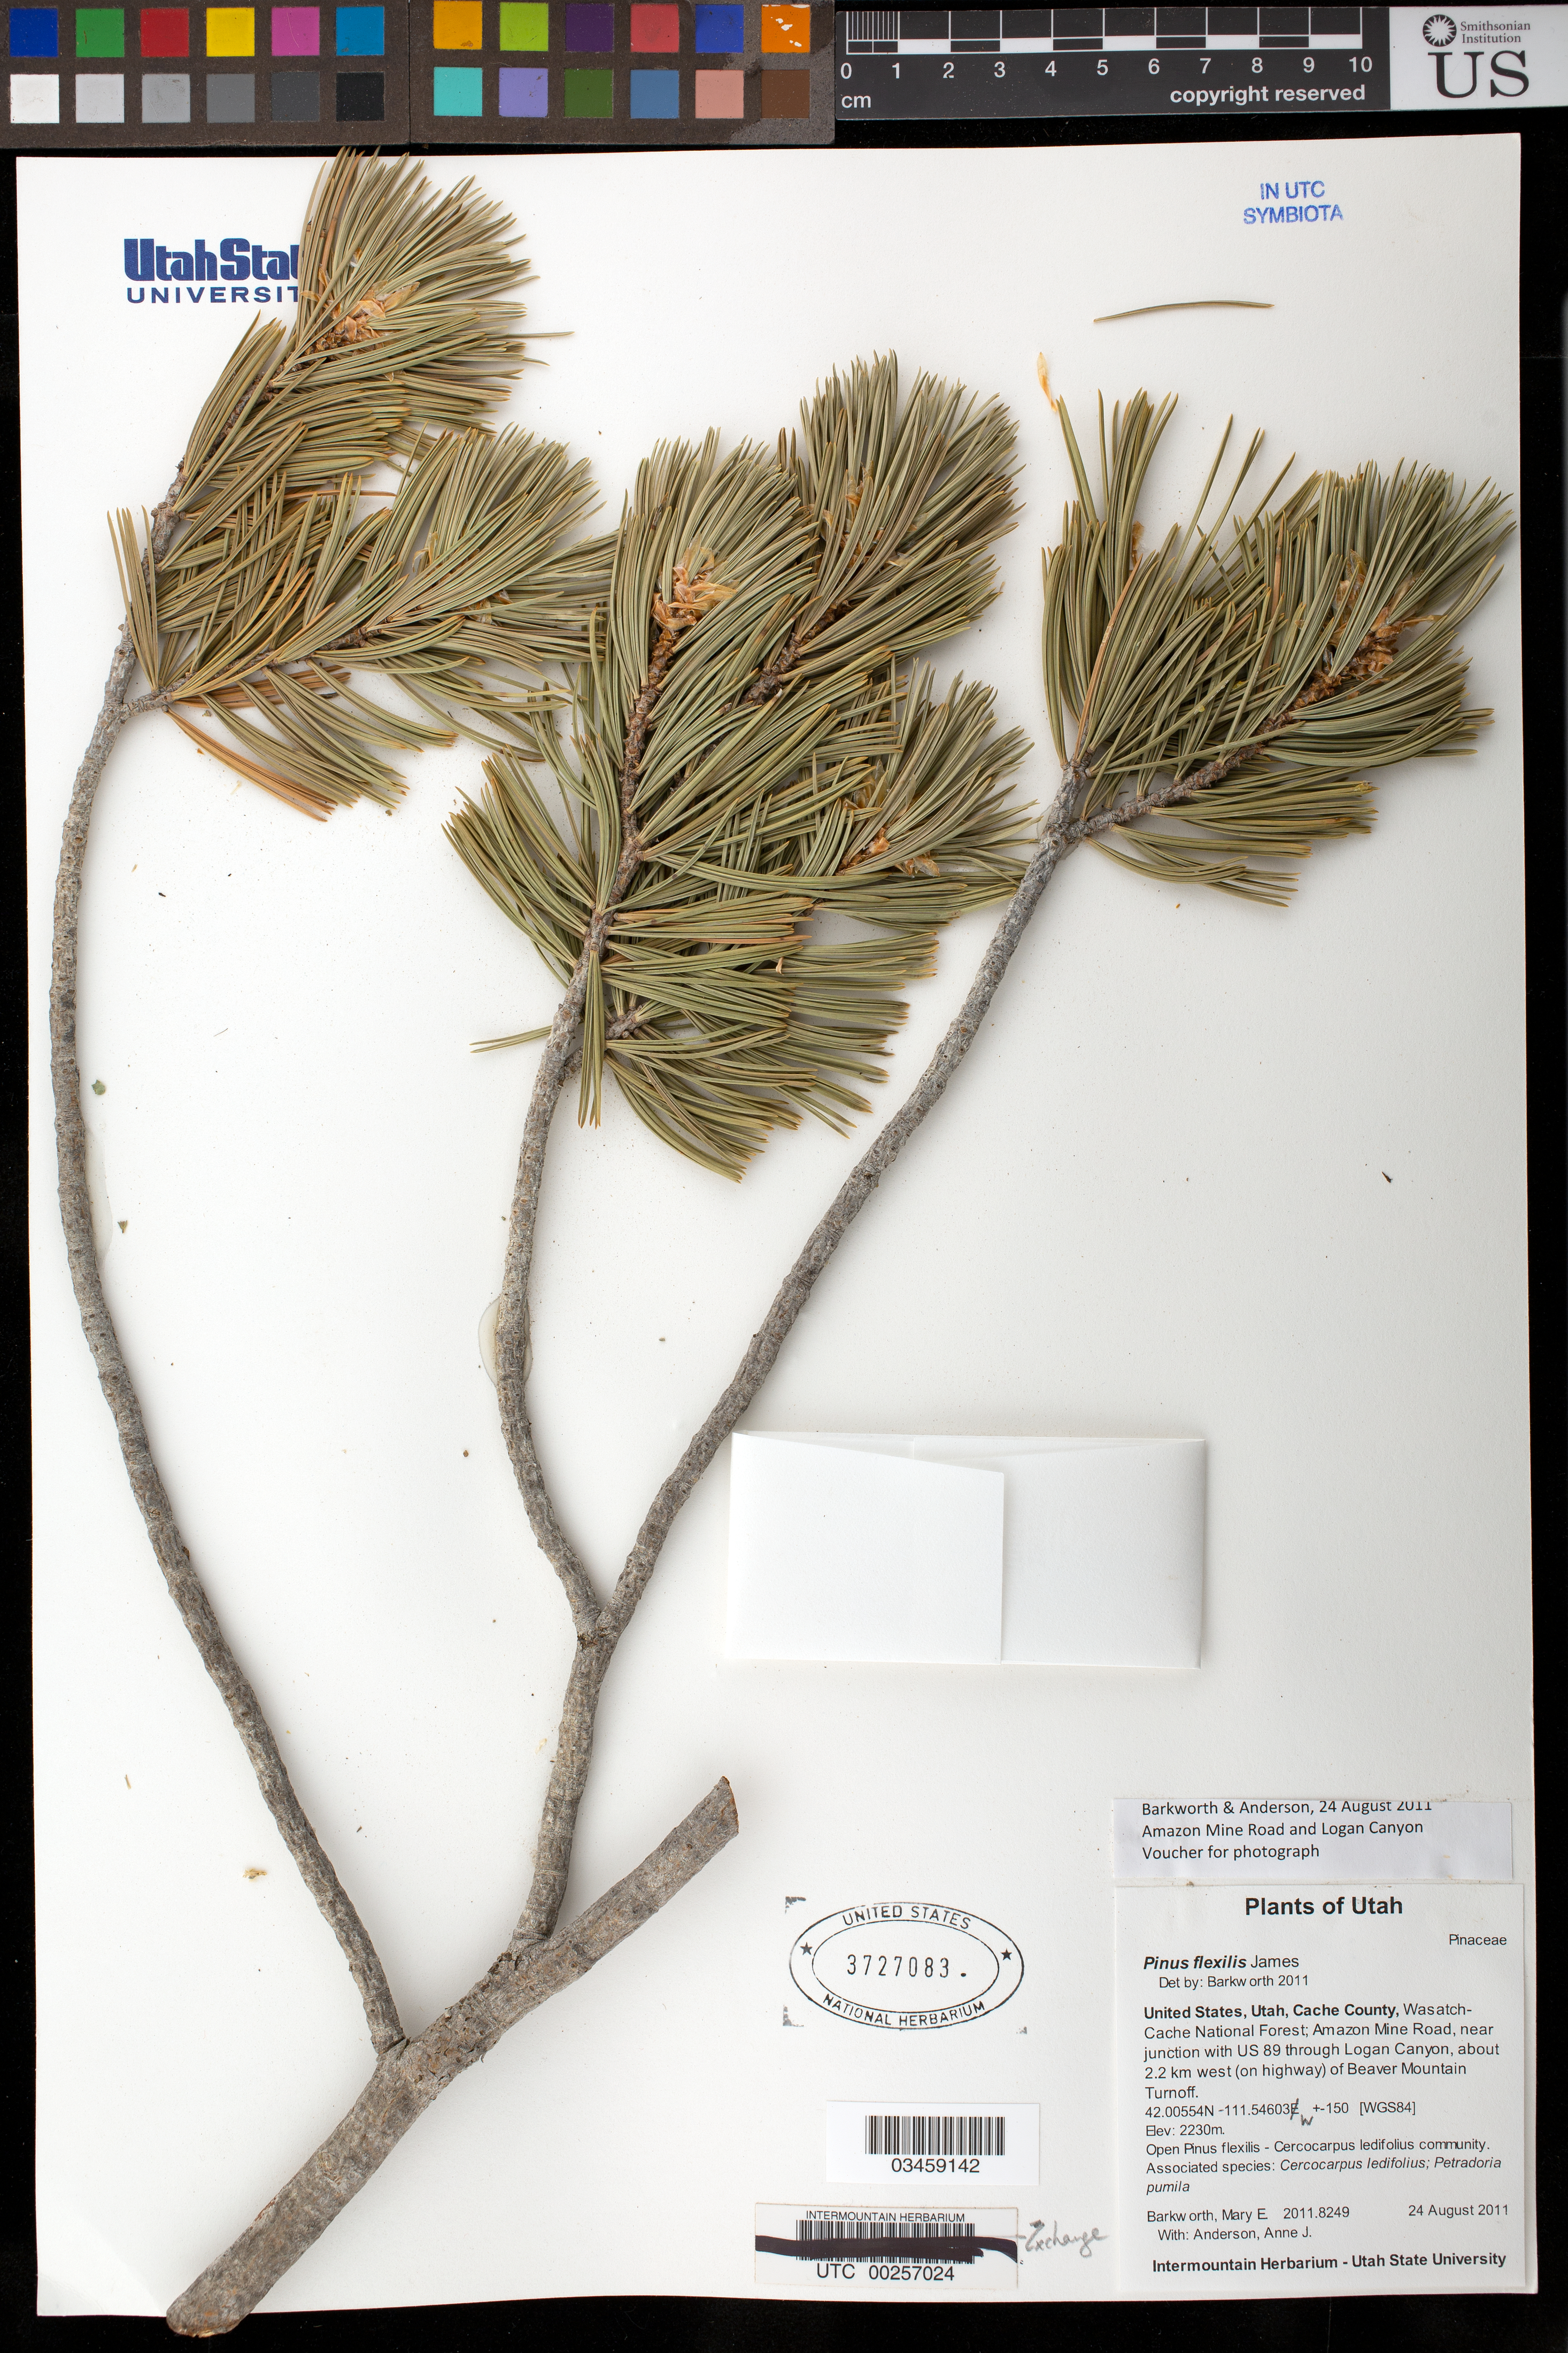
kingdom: Plantae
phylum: Tracheophyta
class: Pinopsida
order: Pinales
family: Pinaceae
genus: Pinus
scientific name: Pinus flexilis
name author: E. James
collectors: M. E. Barkworth & A. Anderson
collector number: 2011.8249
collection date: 2011-08-24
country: United States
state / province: Utah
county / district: Cache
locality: Wasatch-Cache National Forest, Amazon Mine Road, 2.2 km W (on Hwy) of Beaver Mtn Turnoff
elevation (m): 680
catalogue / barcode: US 3727083